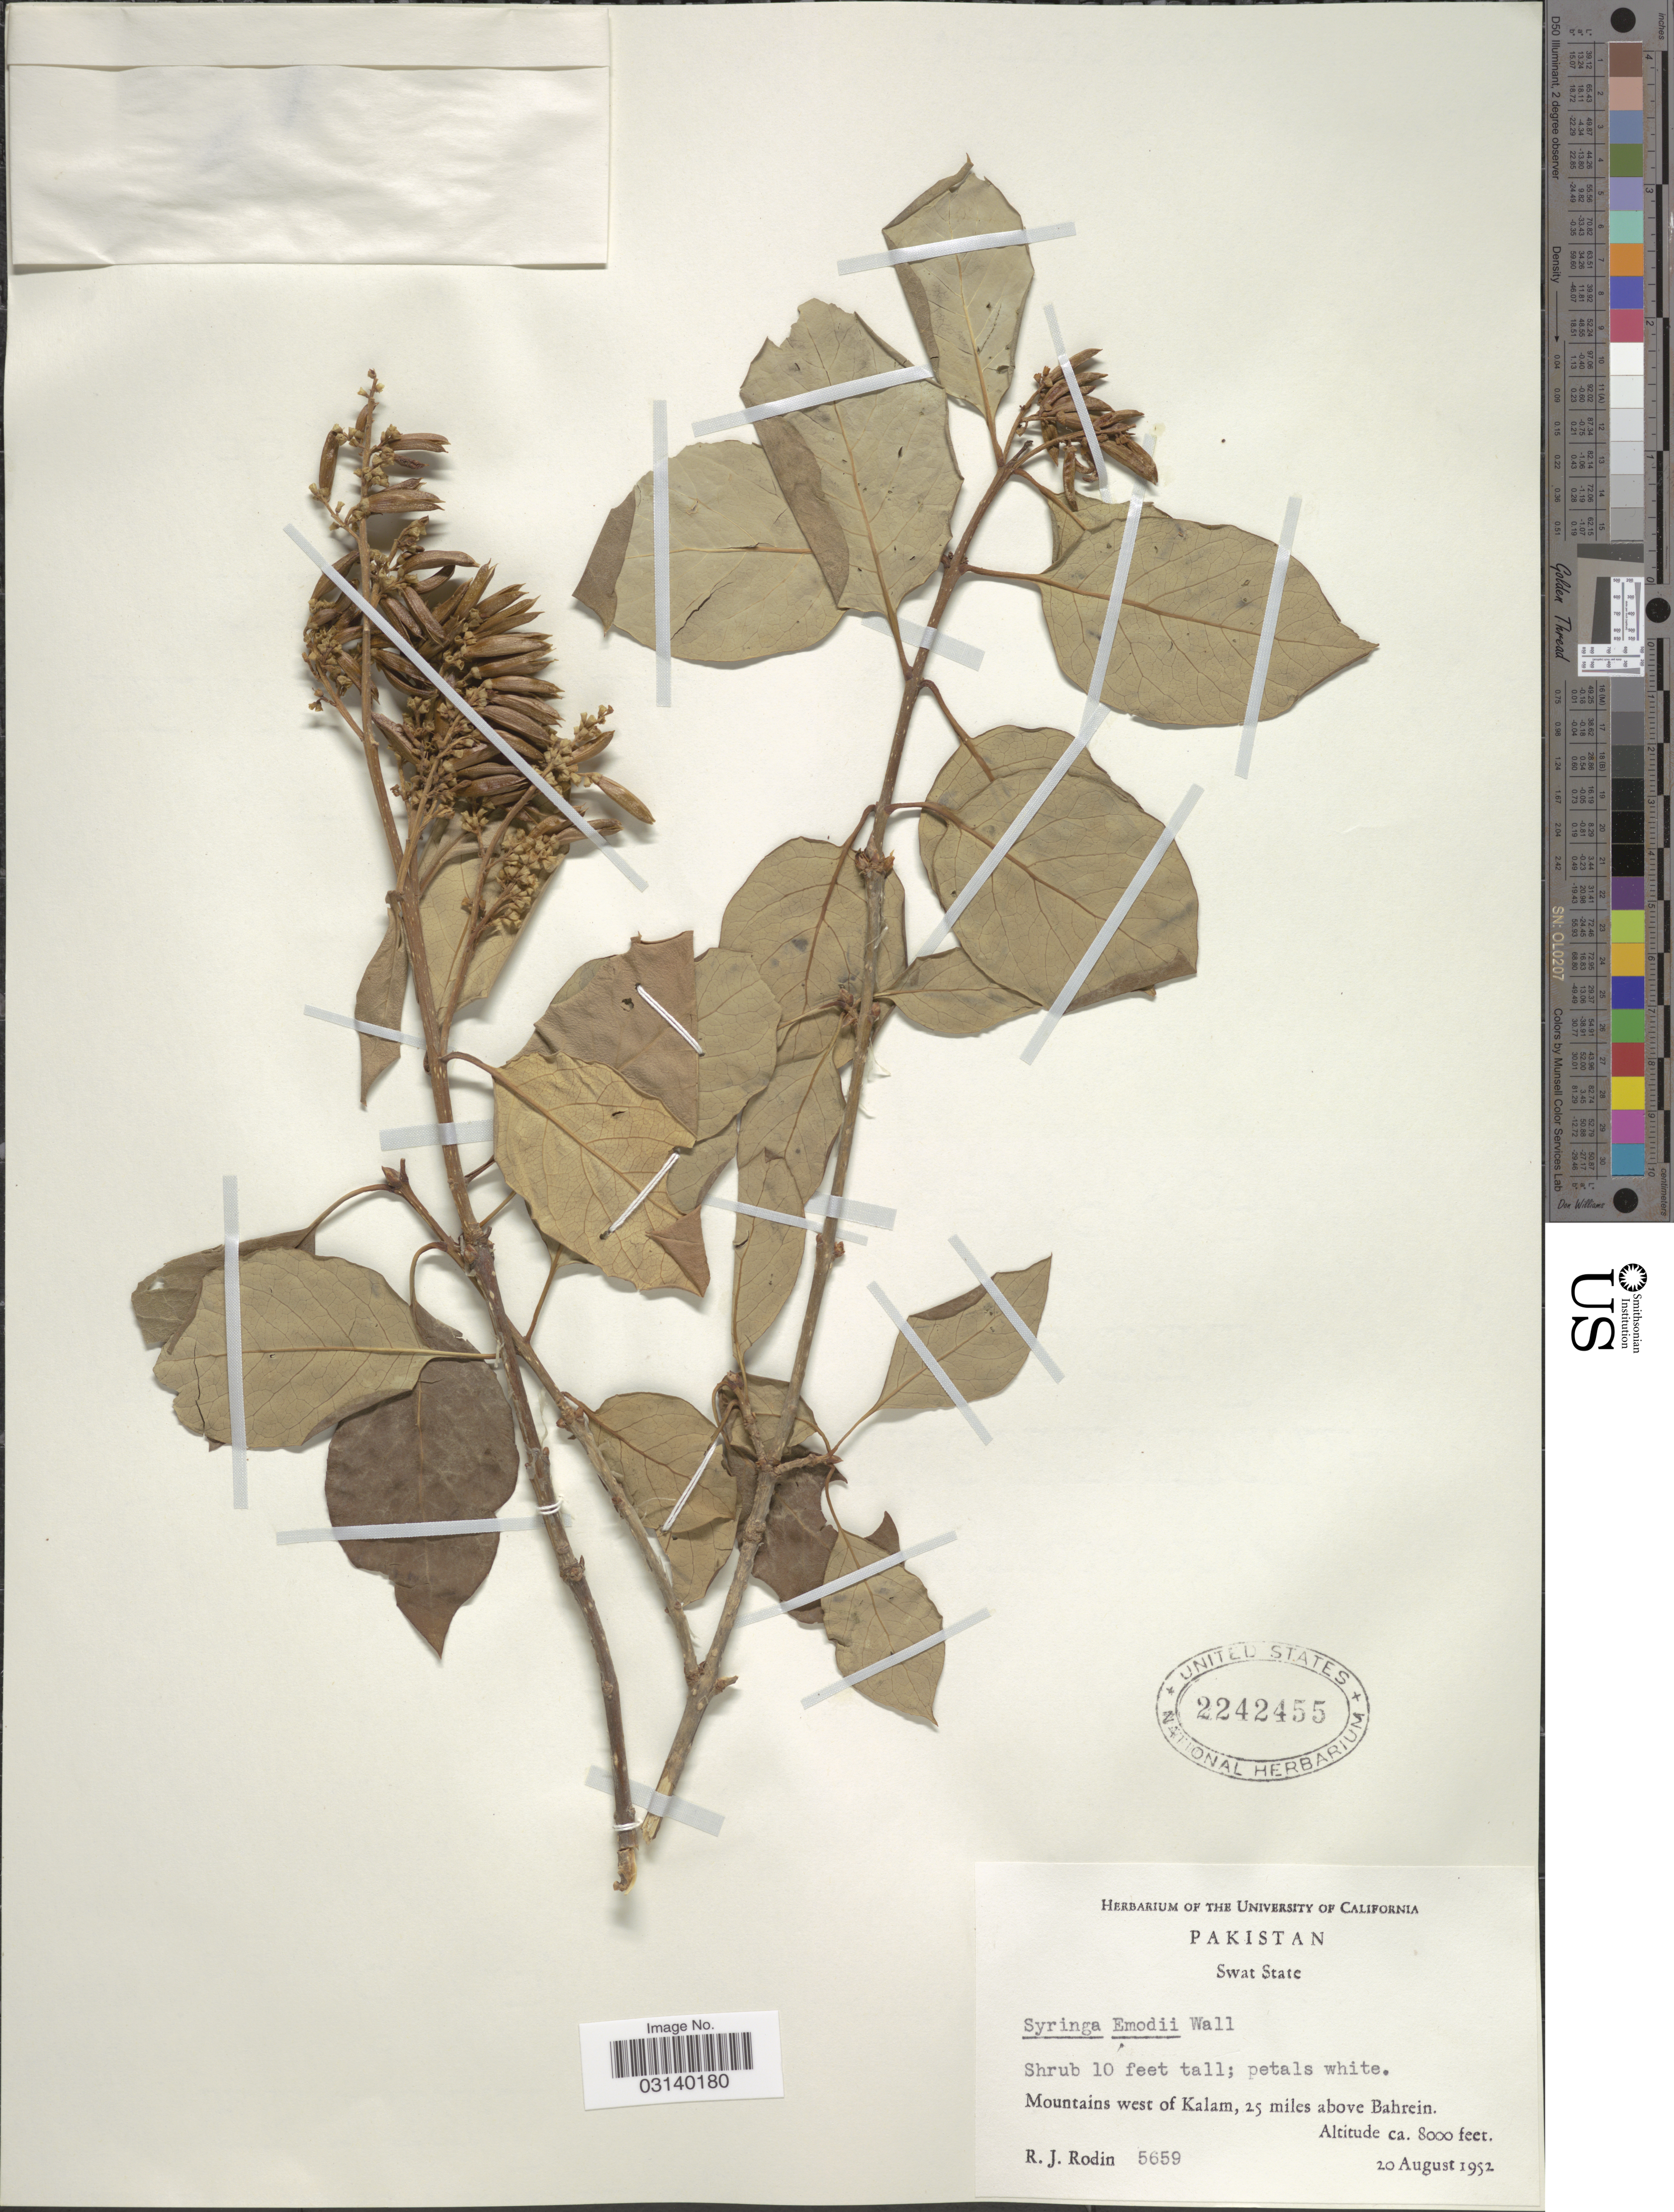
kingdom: Plantae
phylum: Tracheophyta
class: Magnoliopsida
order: Lamiales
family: Oleaceae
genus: Syringa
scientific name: Syringa emodi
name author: Wall. ex Royle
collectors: R. J. Rodin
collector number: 5659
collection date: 1952-08-20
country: Pakistan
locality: Swat State. Mountains west of Kalam, 25 miles above Bahrein.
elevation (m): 2438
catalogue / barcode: US 2242455